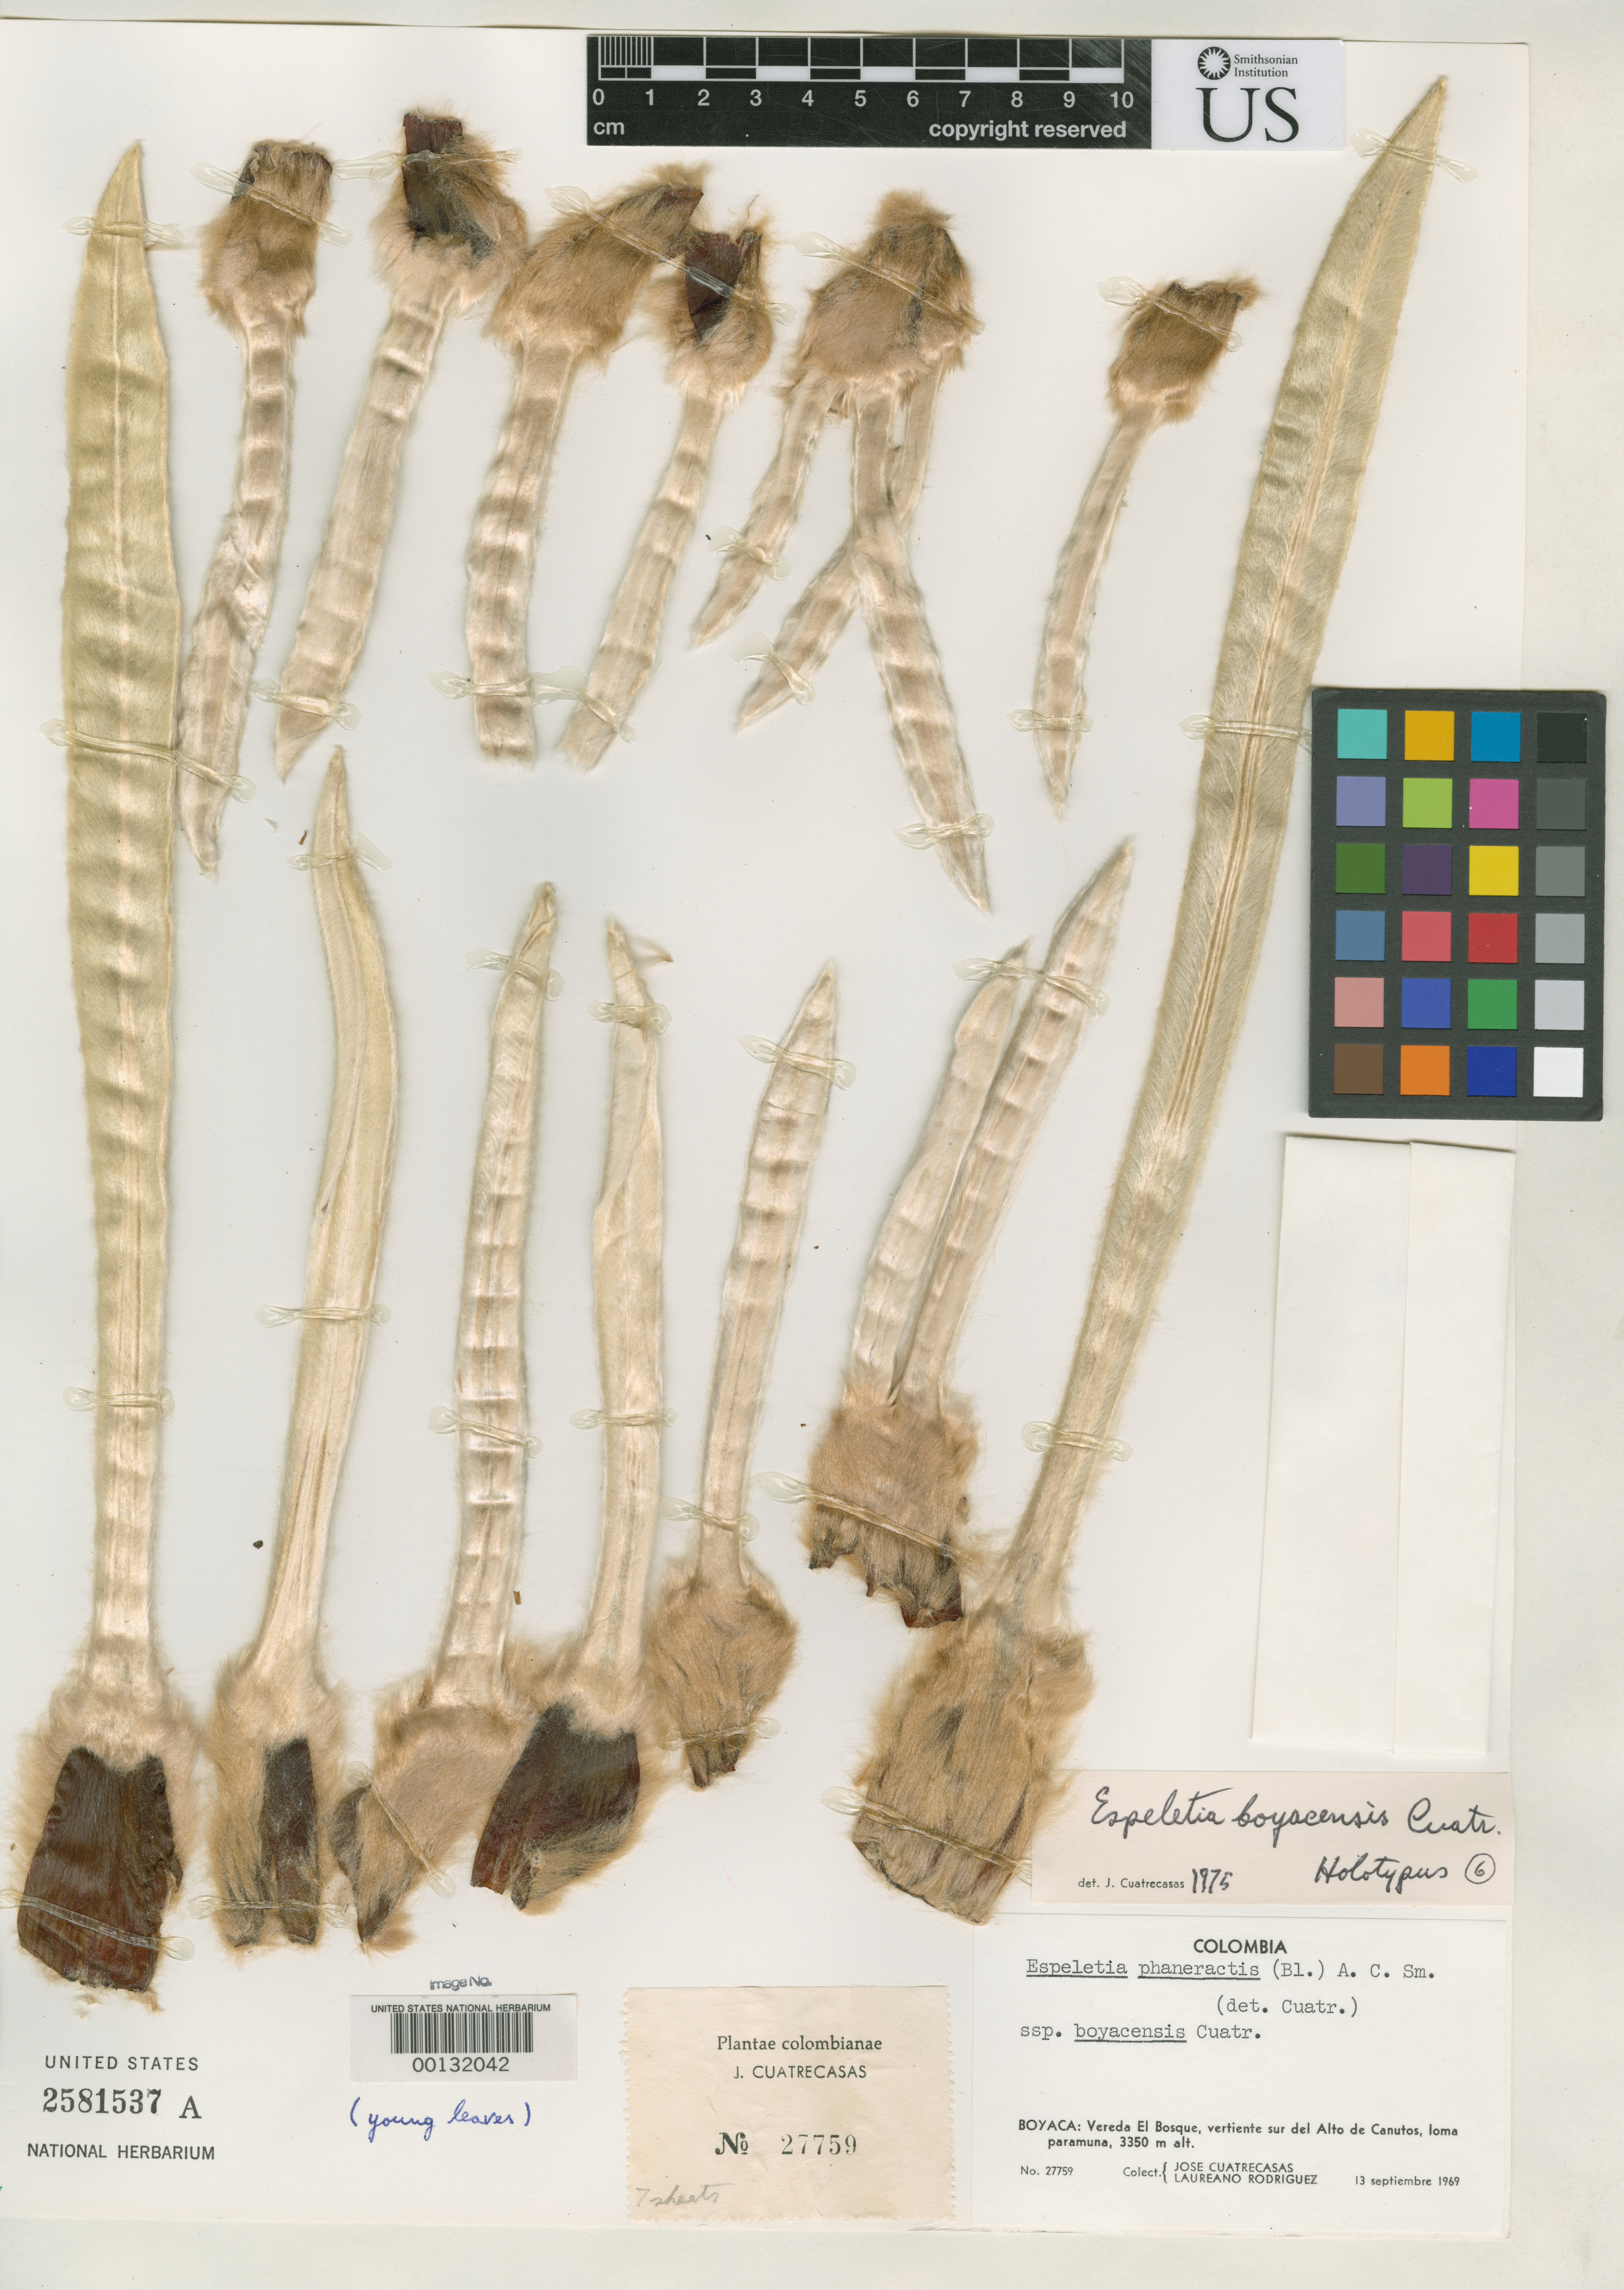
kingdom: Plantae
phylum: Tracheophyta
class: Magnoliopsida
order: Asterales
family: Asteraceae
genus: Espeletia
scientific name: Espeletia boyacensis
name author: Cuatrec.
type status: Holotype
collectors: J. Cuatrecasas & L. Rodriguez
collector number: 27759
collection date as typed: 13 Sep 1969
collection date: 1969-09-13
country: Colombia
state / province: Boyacá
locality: Vereda El Bosque, Vertiente S del Alto de Canutos. [Vereda El Bosque, S slope of Alto de Canutos.]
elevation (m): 3350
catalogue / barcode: US 2581537A